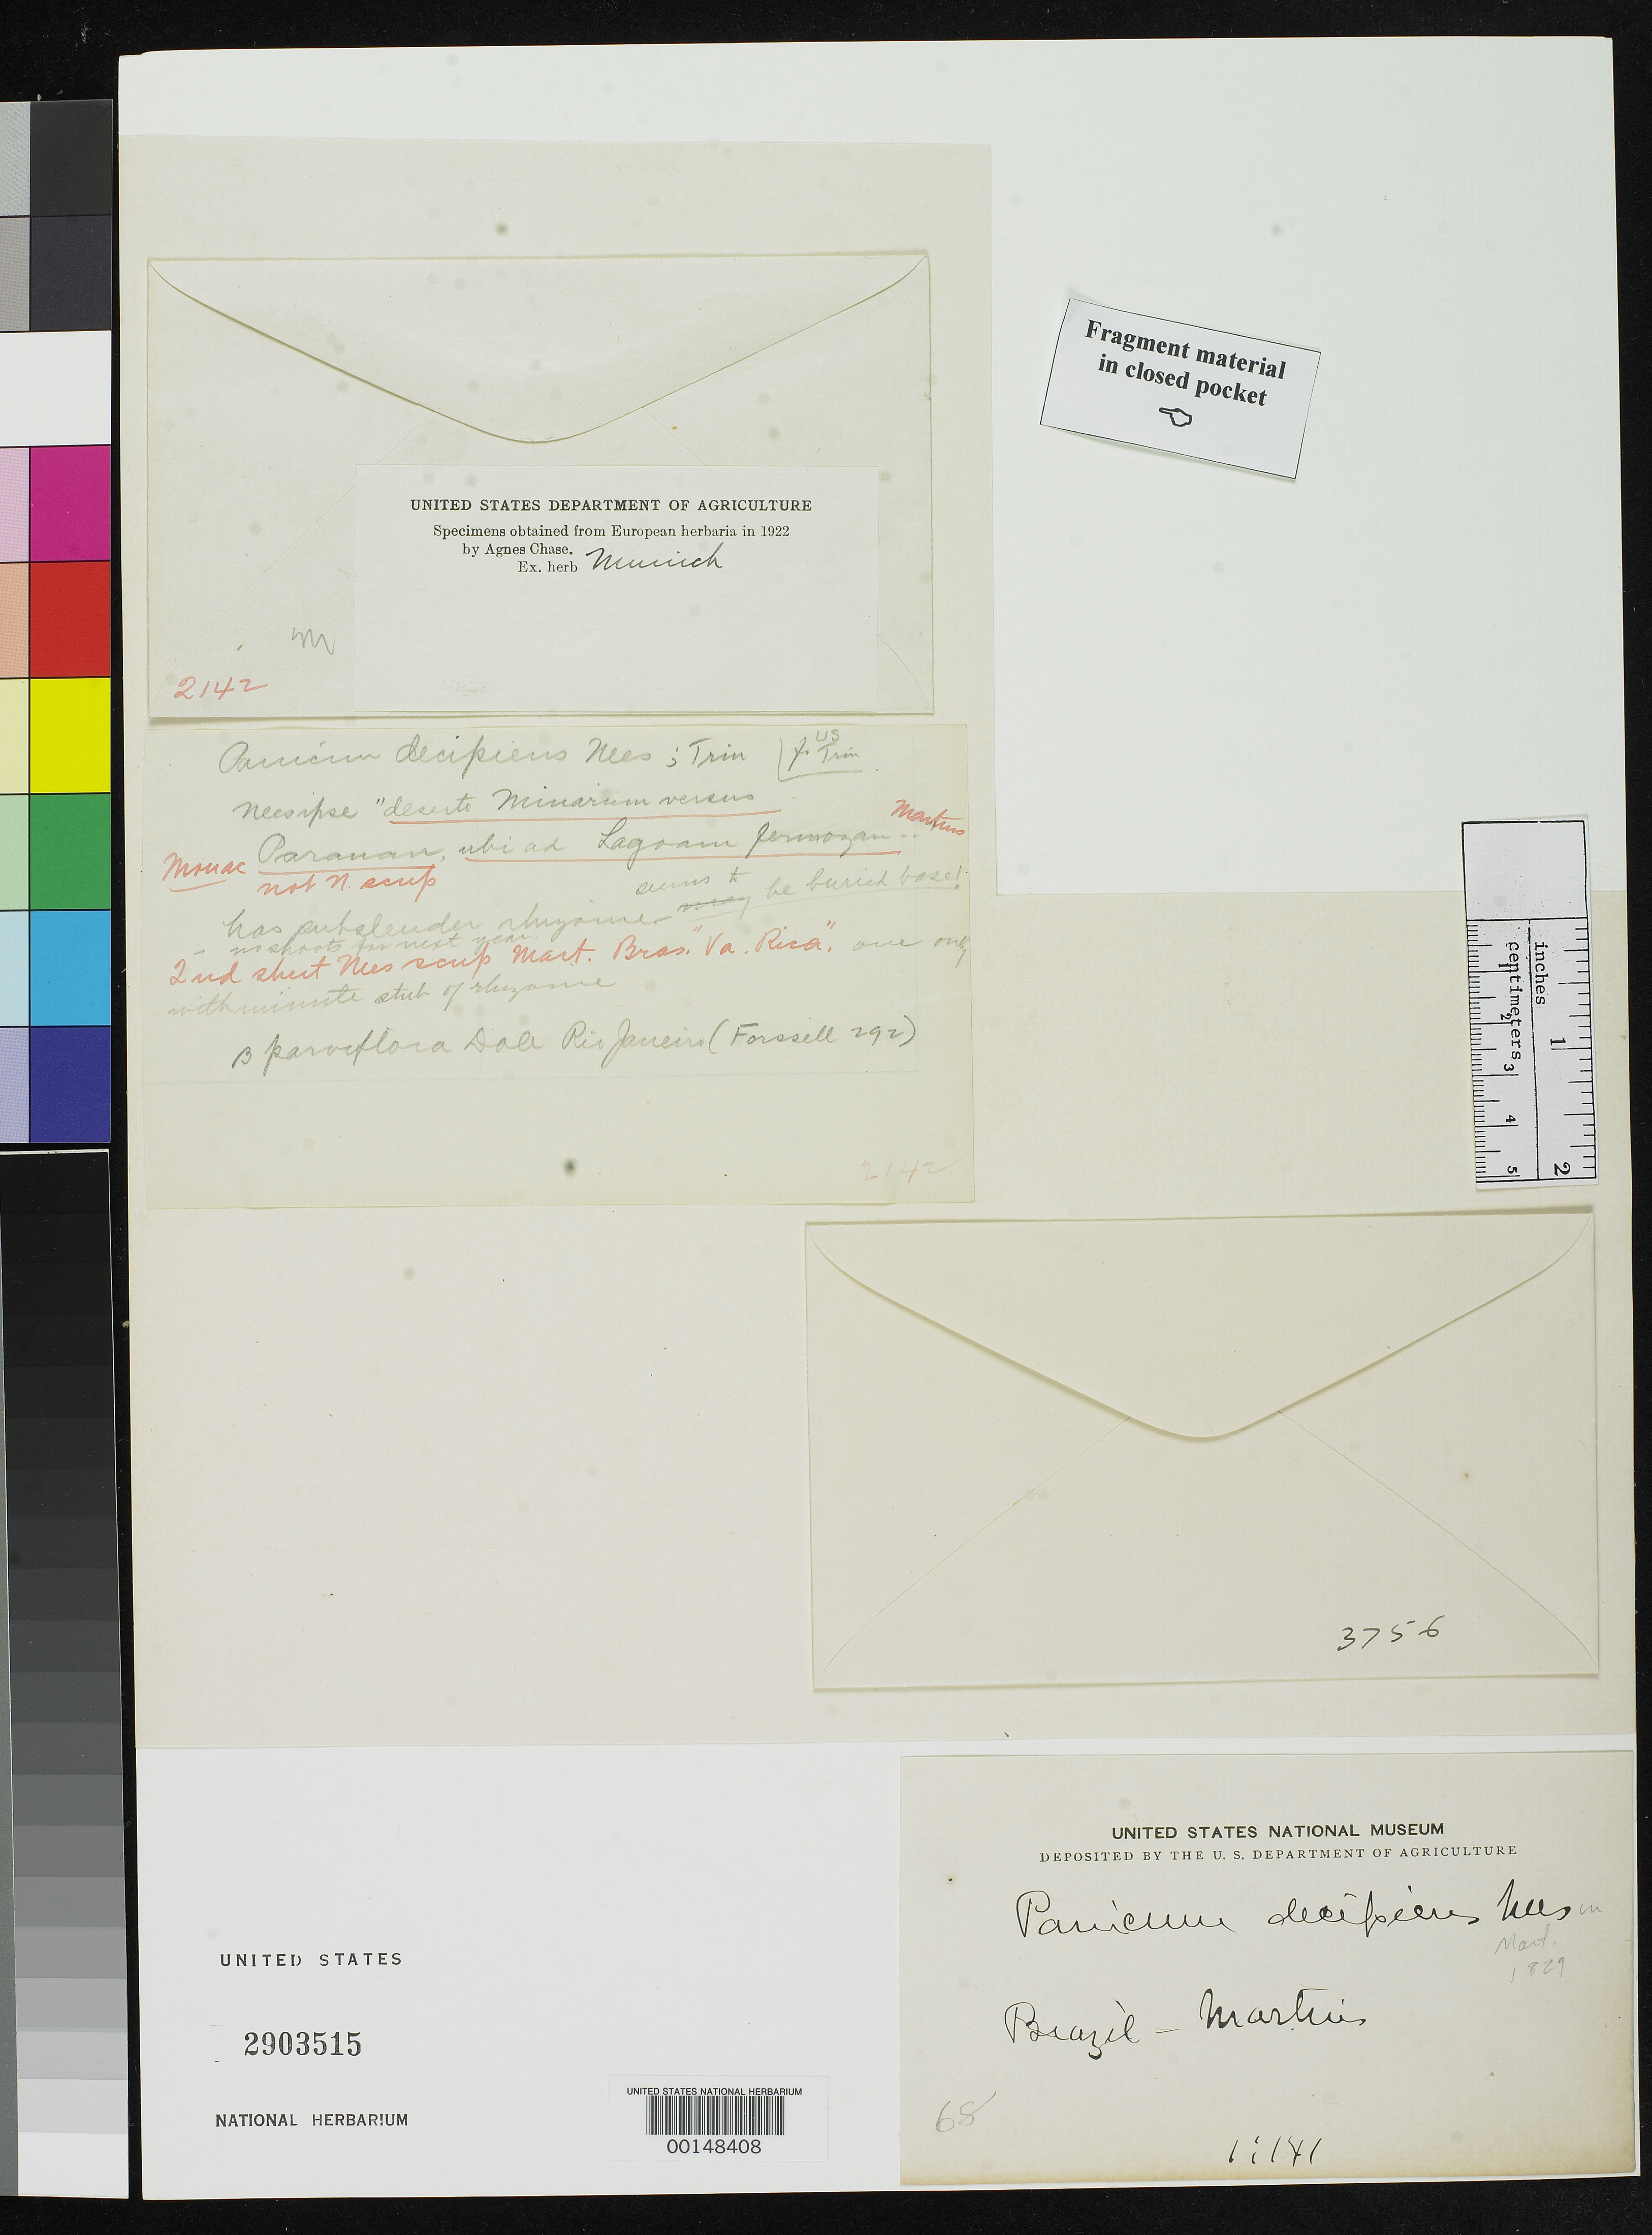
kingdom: Plantae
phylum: Tracheophyta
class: Liliopsida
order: Poales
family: Poaceae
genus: Panicum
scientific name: Panicum decipiens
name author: Nees in Mart.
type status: Type Fragment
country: Brazil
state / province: Minas Gerais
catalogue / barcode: US 2903515